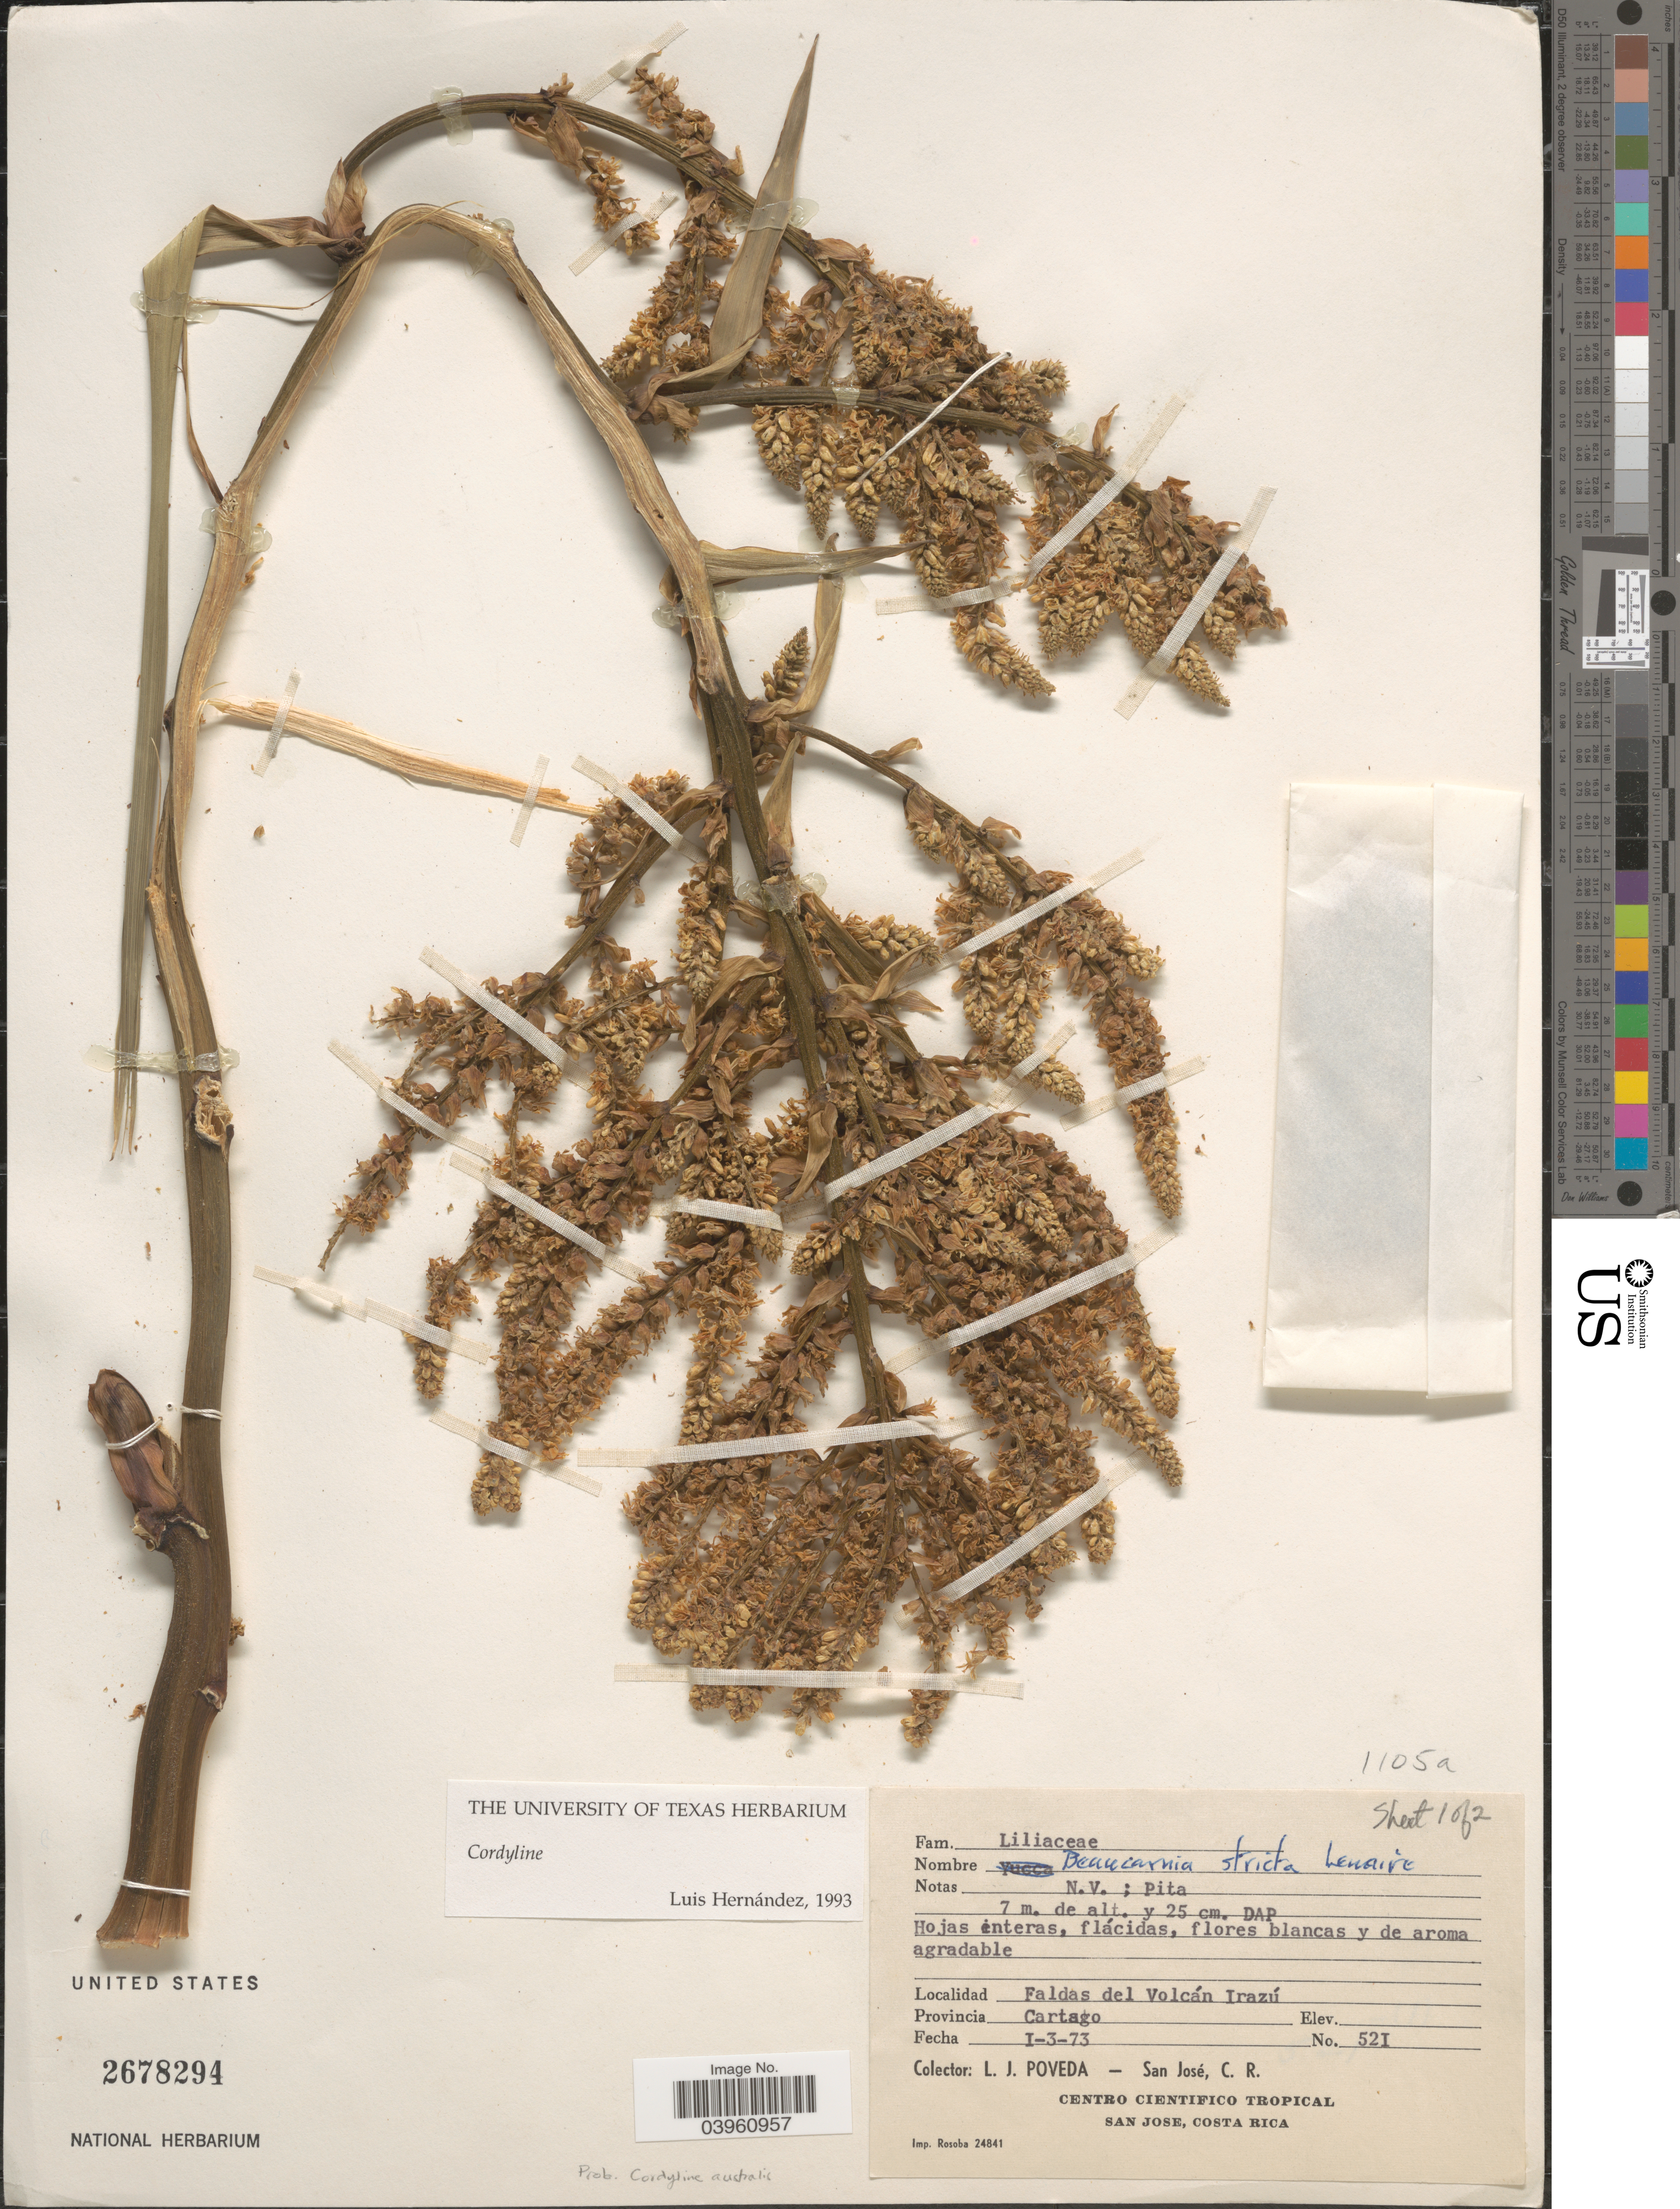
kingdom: Plantae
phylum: Tracheophyta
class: Liliopsida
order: Asparagales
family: Asparagaceae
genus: Cordyline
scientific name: Cordyline sp.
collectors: L. J. Poveda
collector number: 521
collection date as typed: Transcribed d/m/y: 1/3/73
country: Costa Rica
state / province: Cartago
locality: Faldas del Volcán Irazú.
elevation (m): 7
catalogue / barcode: US 2678294